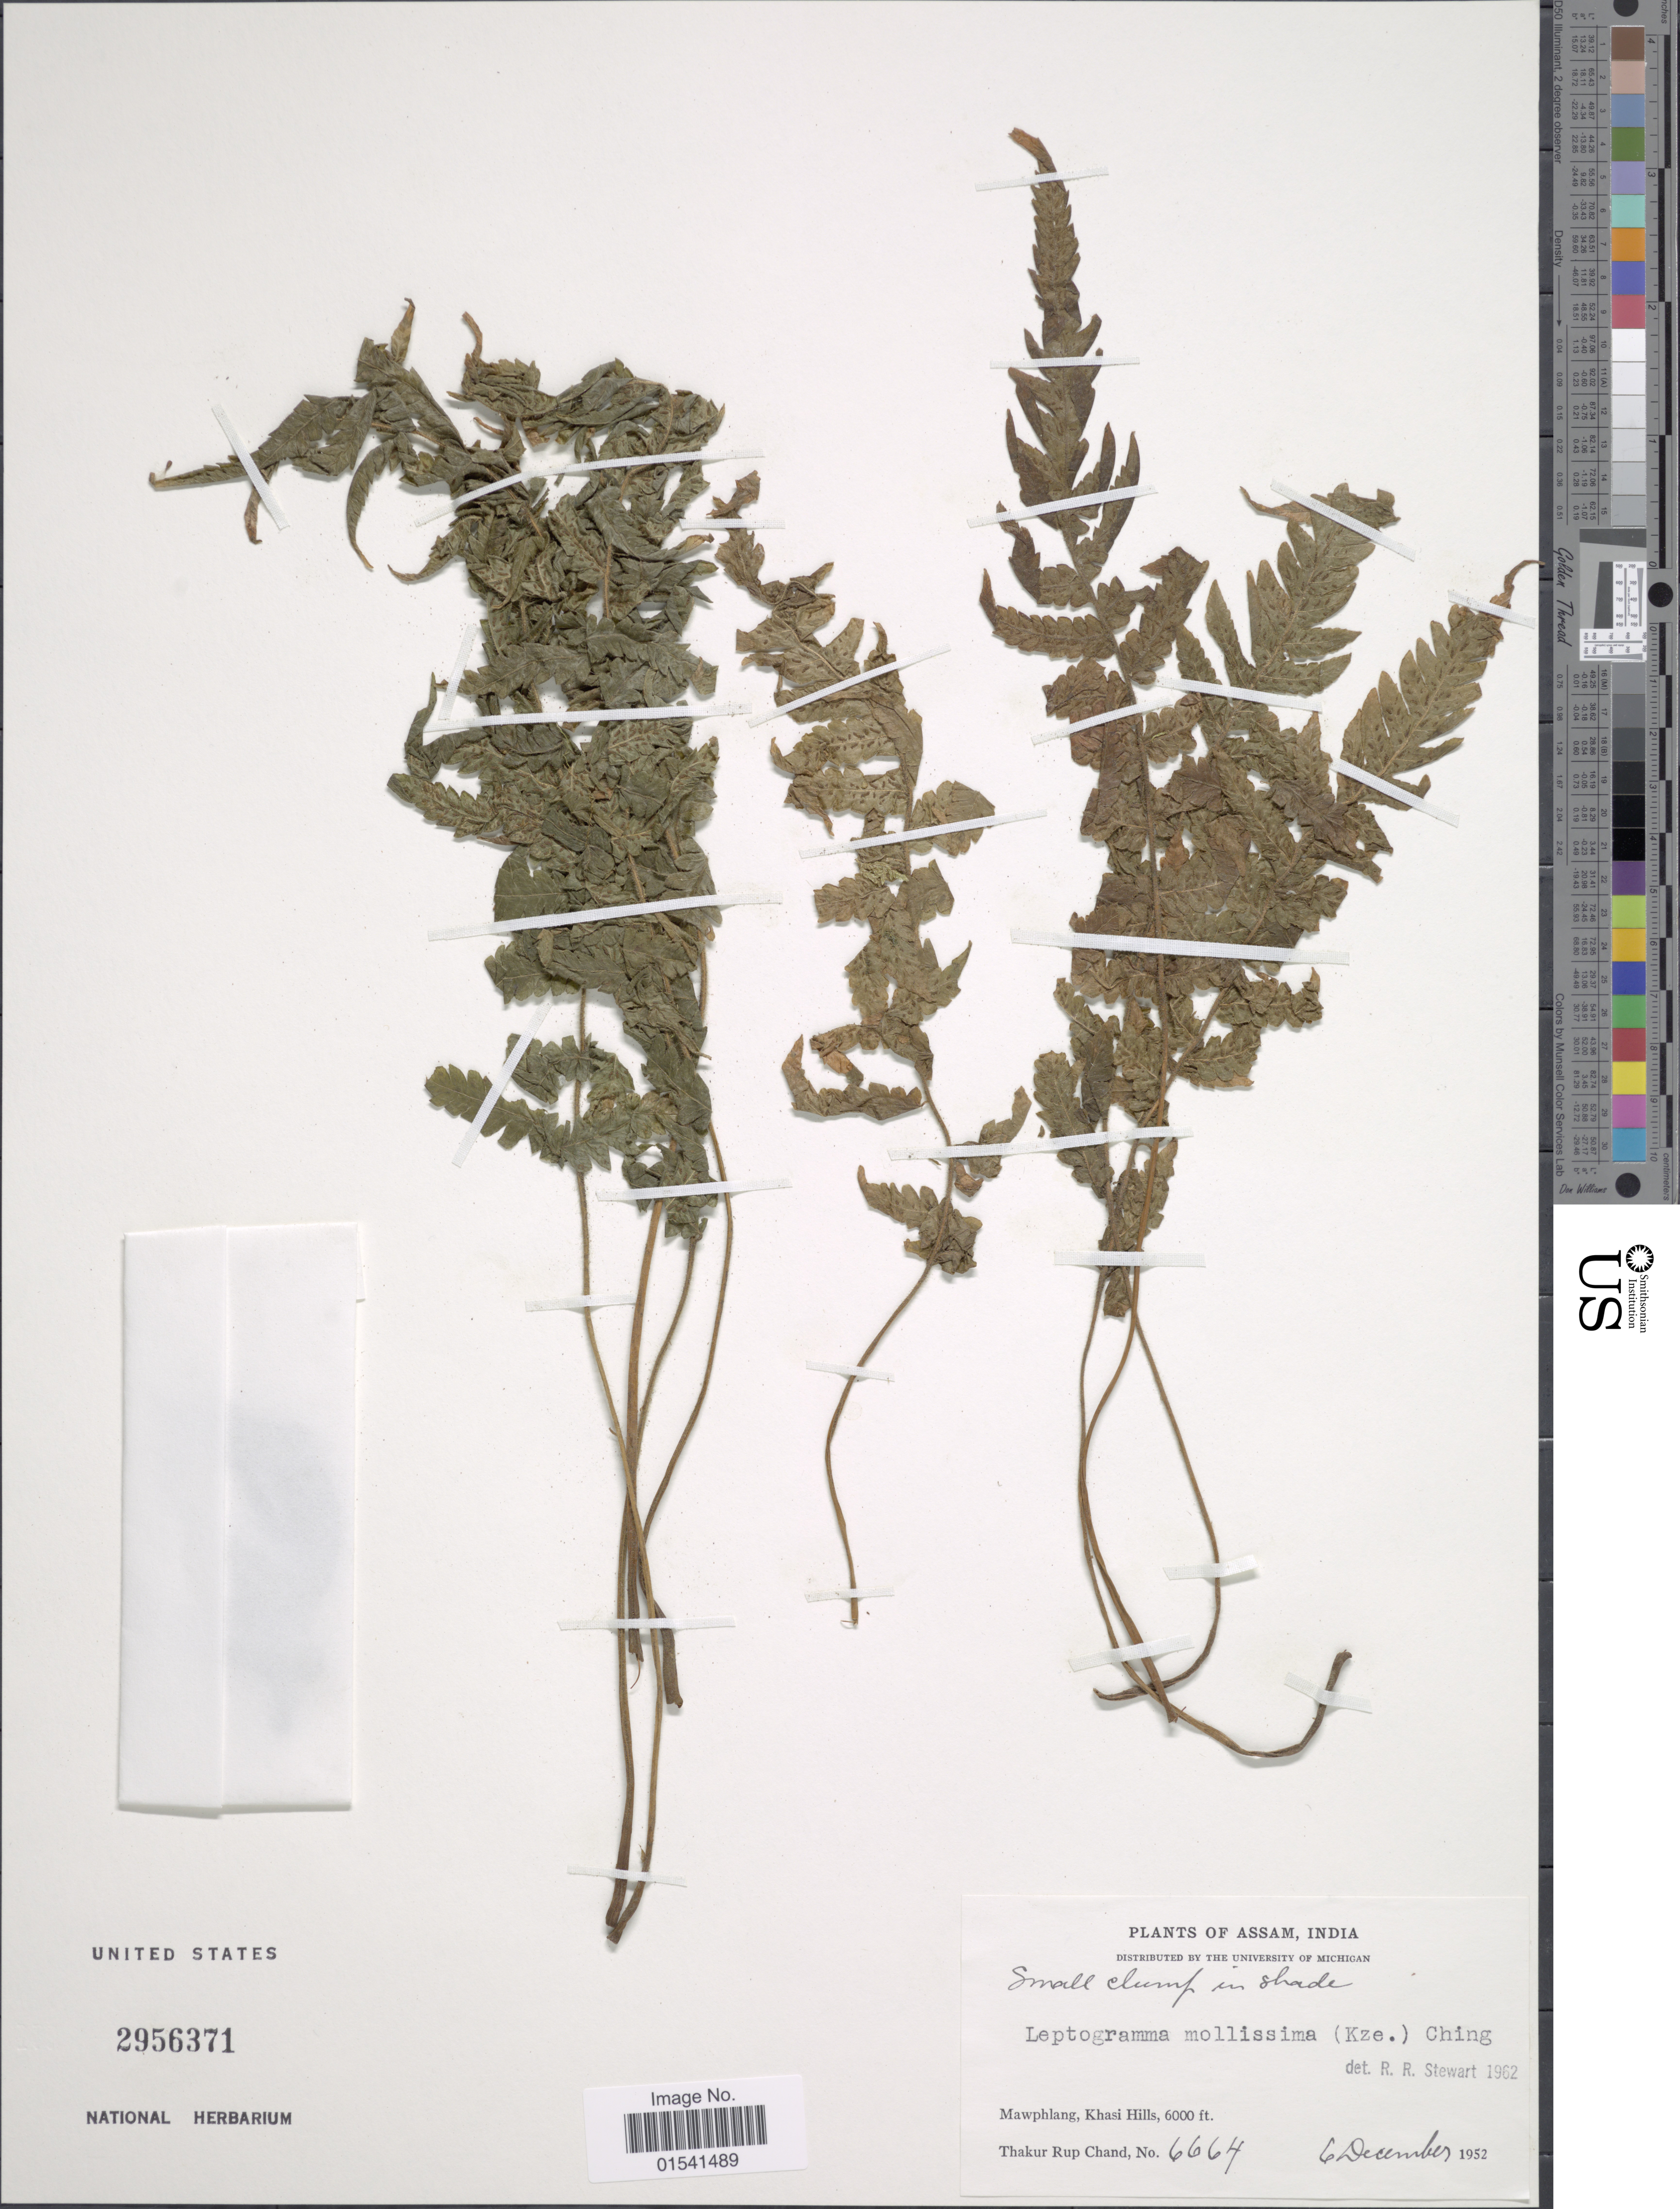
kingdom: Plantae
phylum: Tracheophyta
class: Polypodiopsida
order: Polypodiales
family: Thelypteridaceae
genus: Stegnogramma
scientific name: Stegnogramma mollissima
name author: (Fisch. ex Kunze) Fraser-Jenk.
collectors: T. R. Chand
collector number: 6664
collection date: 1952-12-06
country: India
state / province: Meghalaya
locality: Mawphlang, Khasi Hills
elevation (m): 1829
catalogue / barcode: US 2956371